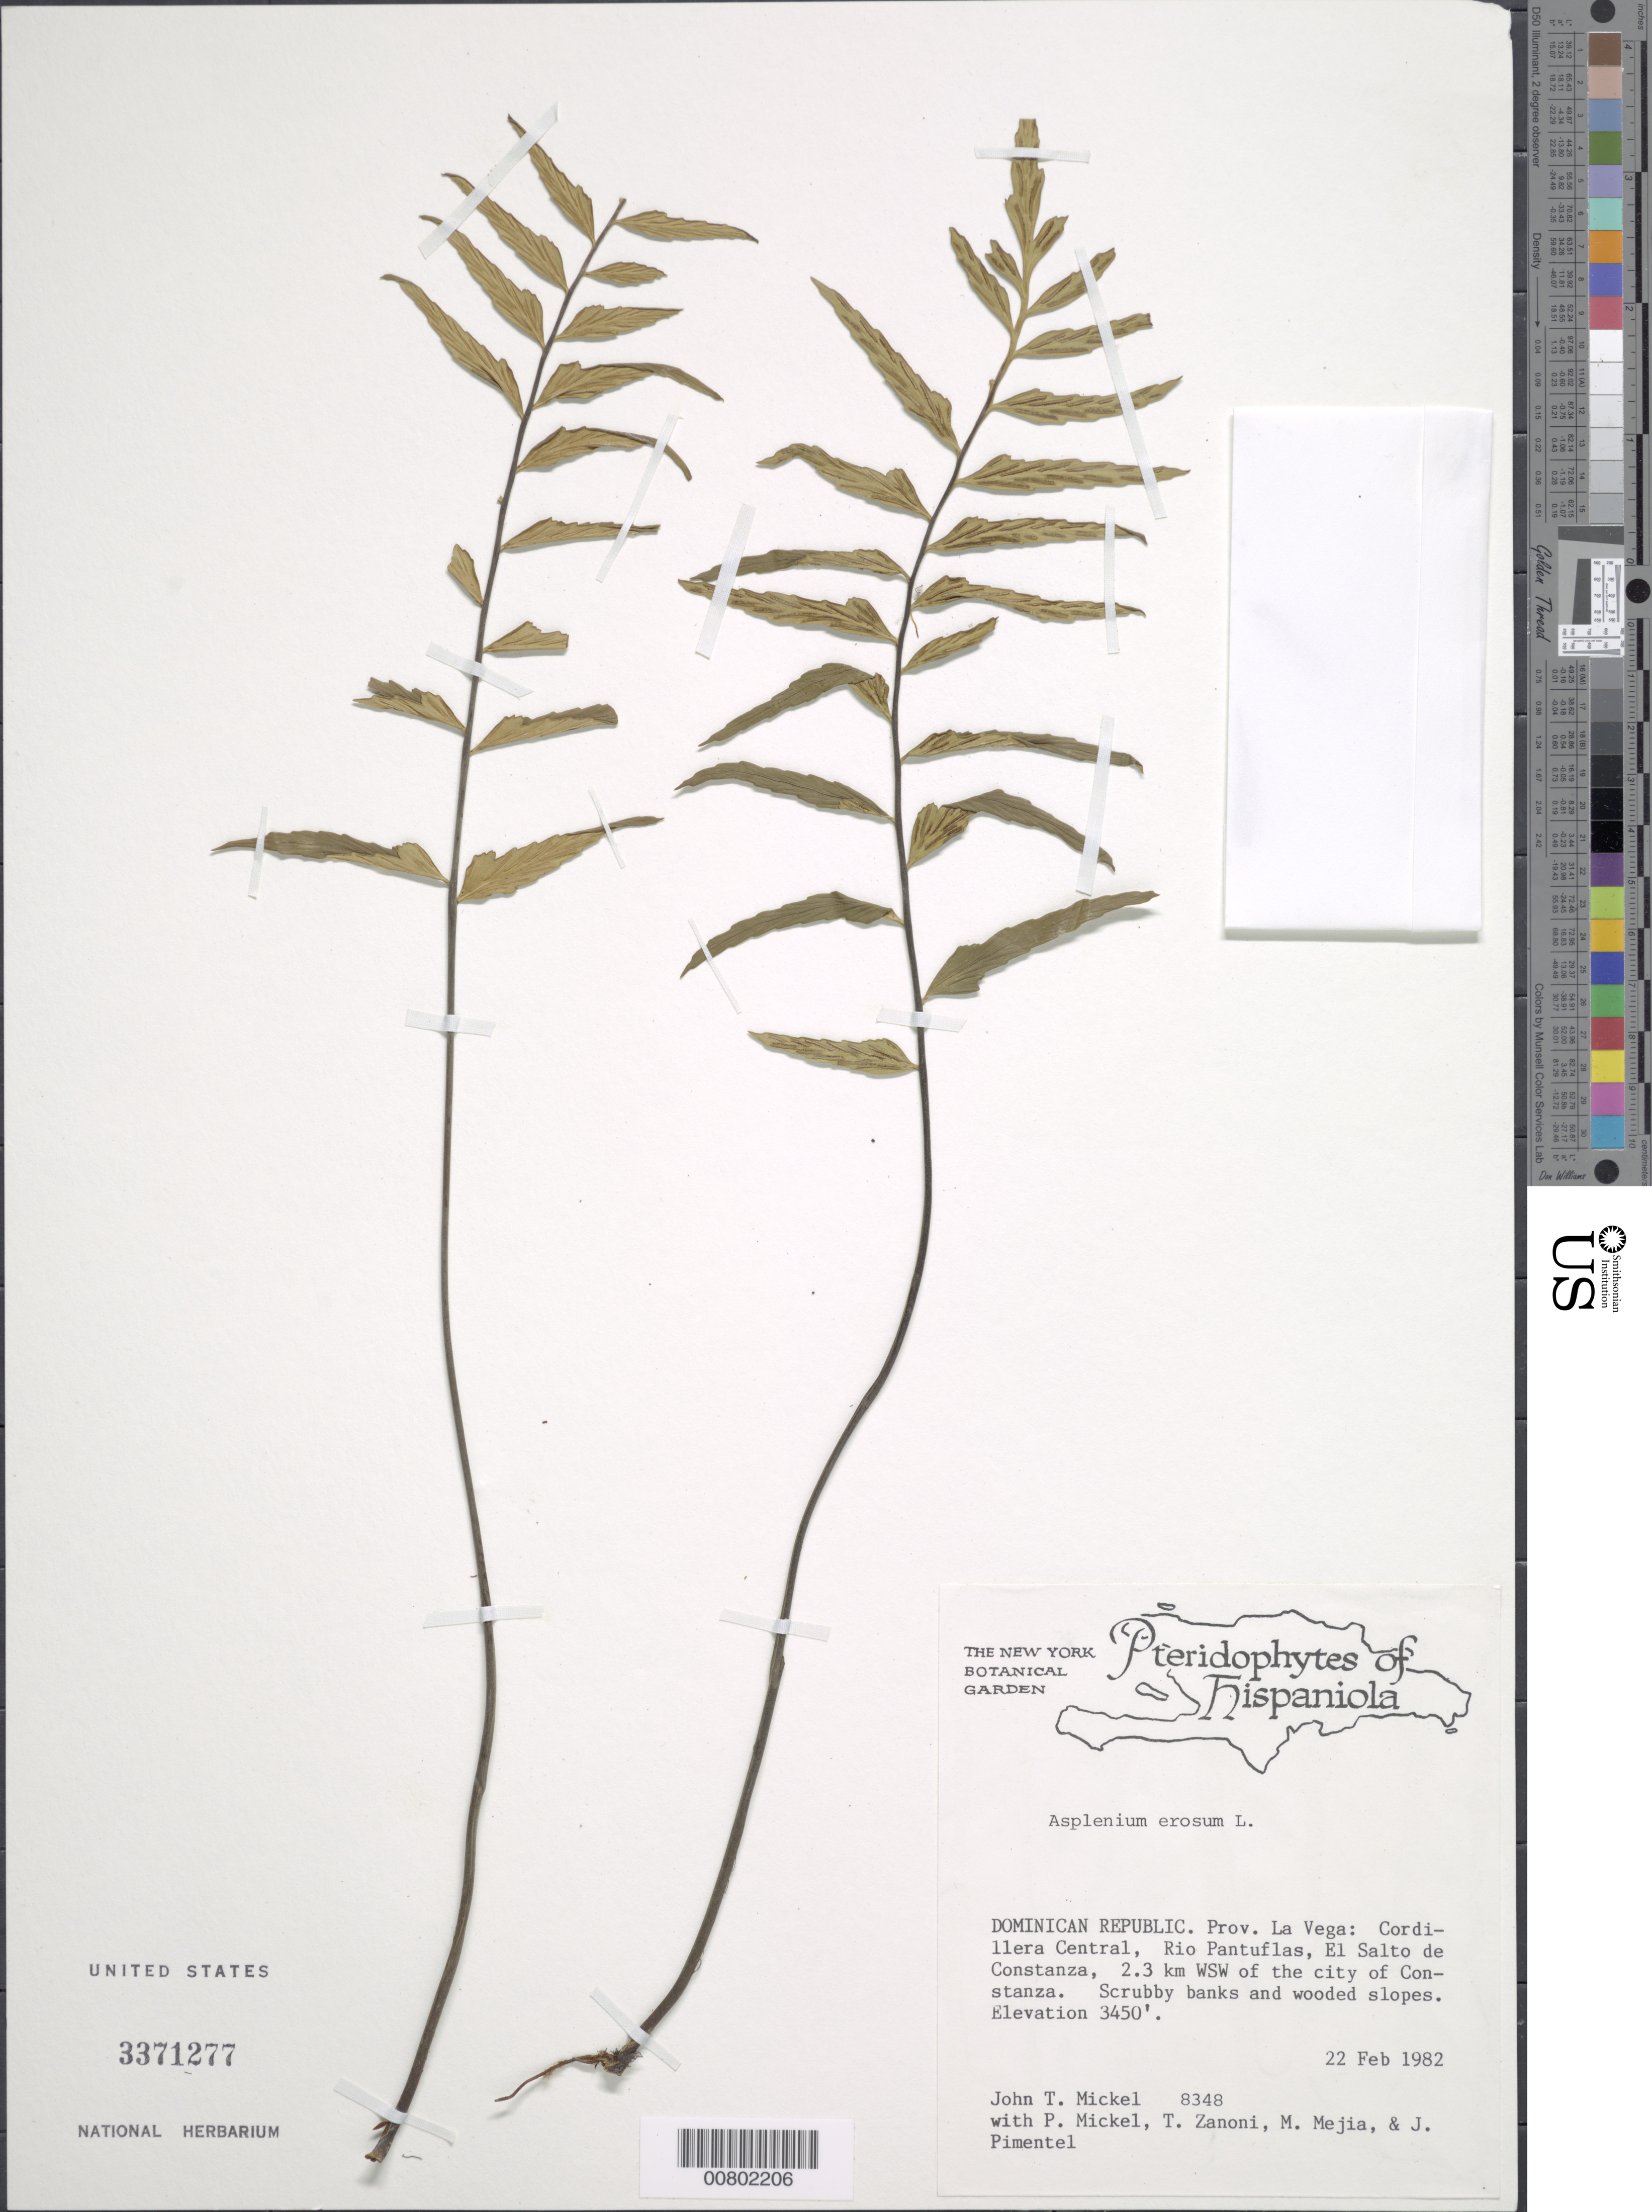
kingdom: Plantae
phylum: Tracheophyta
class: Polypodiopsida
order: Polypodiales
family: Aspleniaceae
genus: Asplenium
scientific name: Asplenium erosum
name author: L.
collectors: J. T. Mickel, P. Mickel, T. A. Zanoni, M. Mejia & J. Pimentel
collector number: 8348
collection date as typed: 22 Feb 1982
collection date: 1982-02-22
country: Dominican Republic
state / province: La Vega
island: Hispaniola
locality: Cordillera Central, Río Pantuflas, El Salto de Constanza, 2.3 km WSW of city of Constanza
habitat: Scrubby banks and wooded slopes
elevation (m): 1052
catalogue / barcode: US 3371277